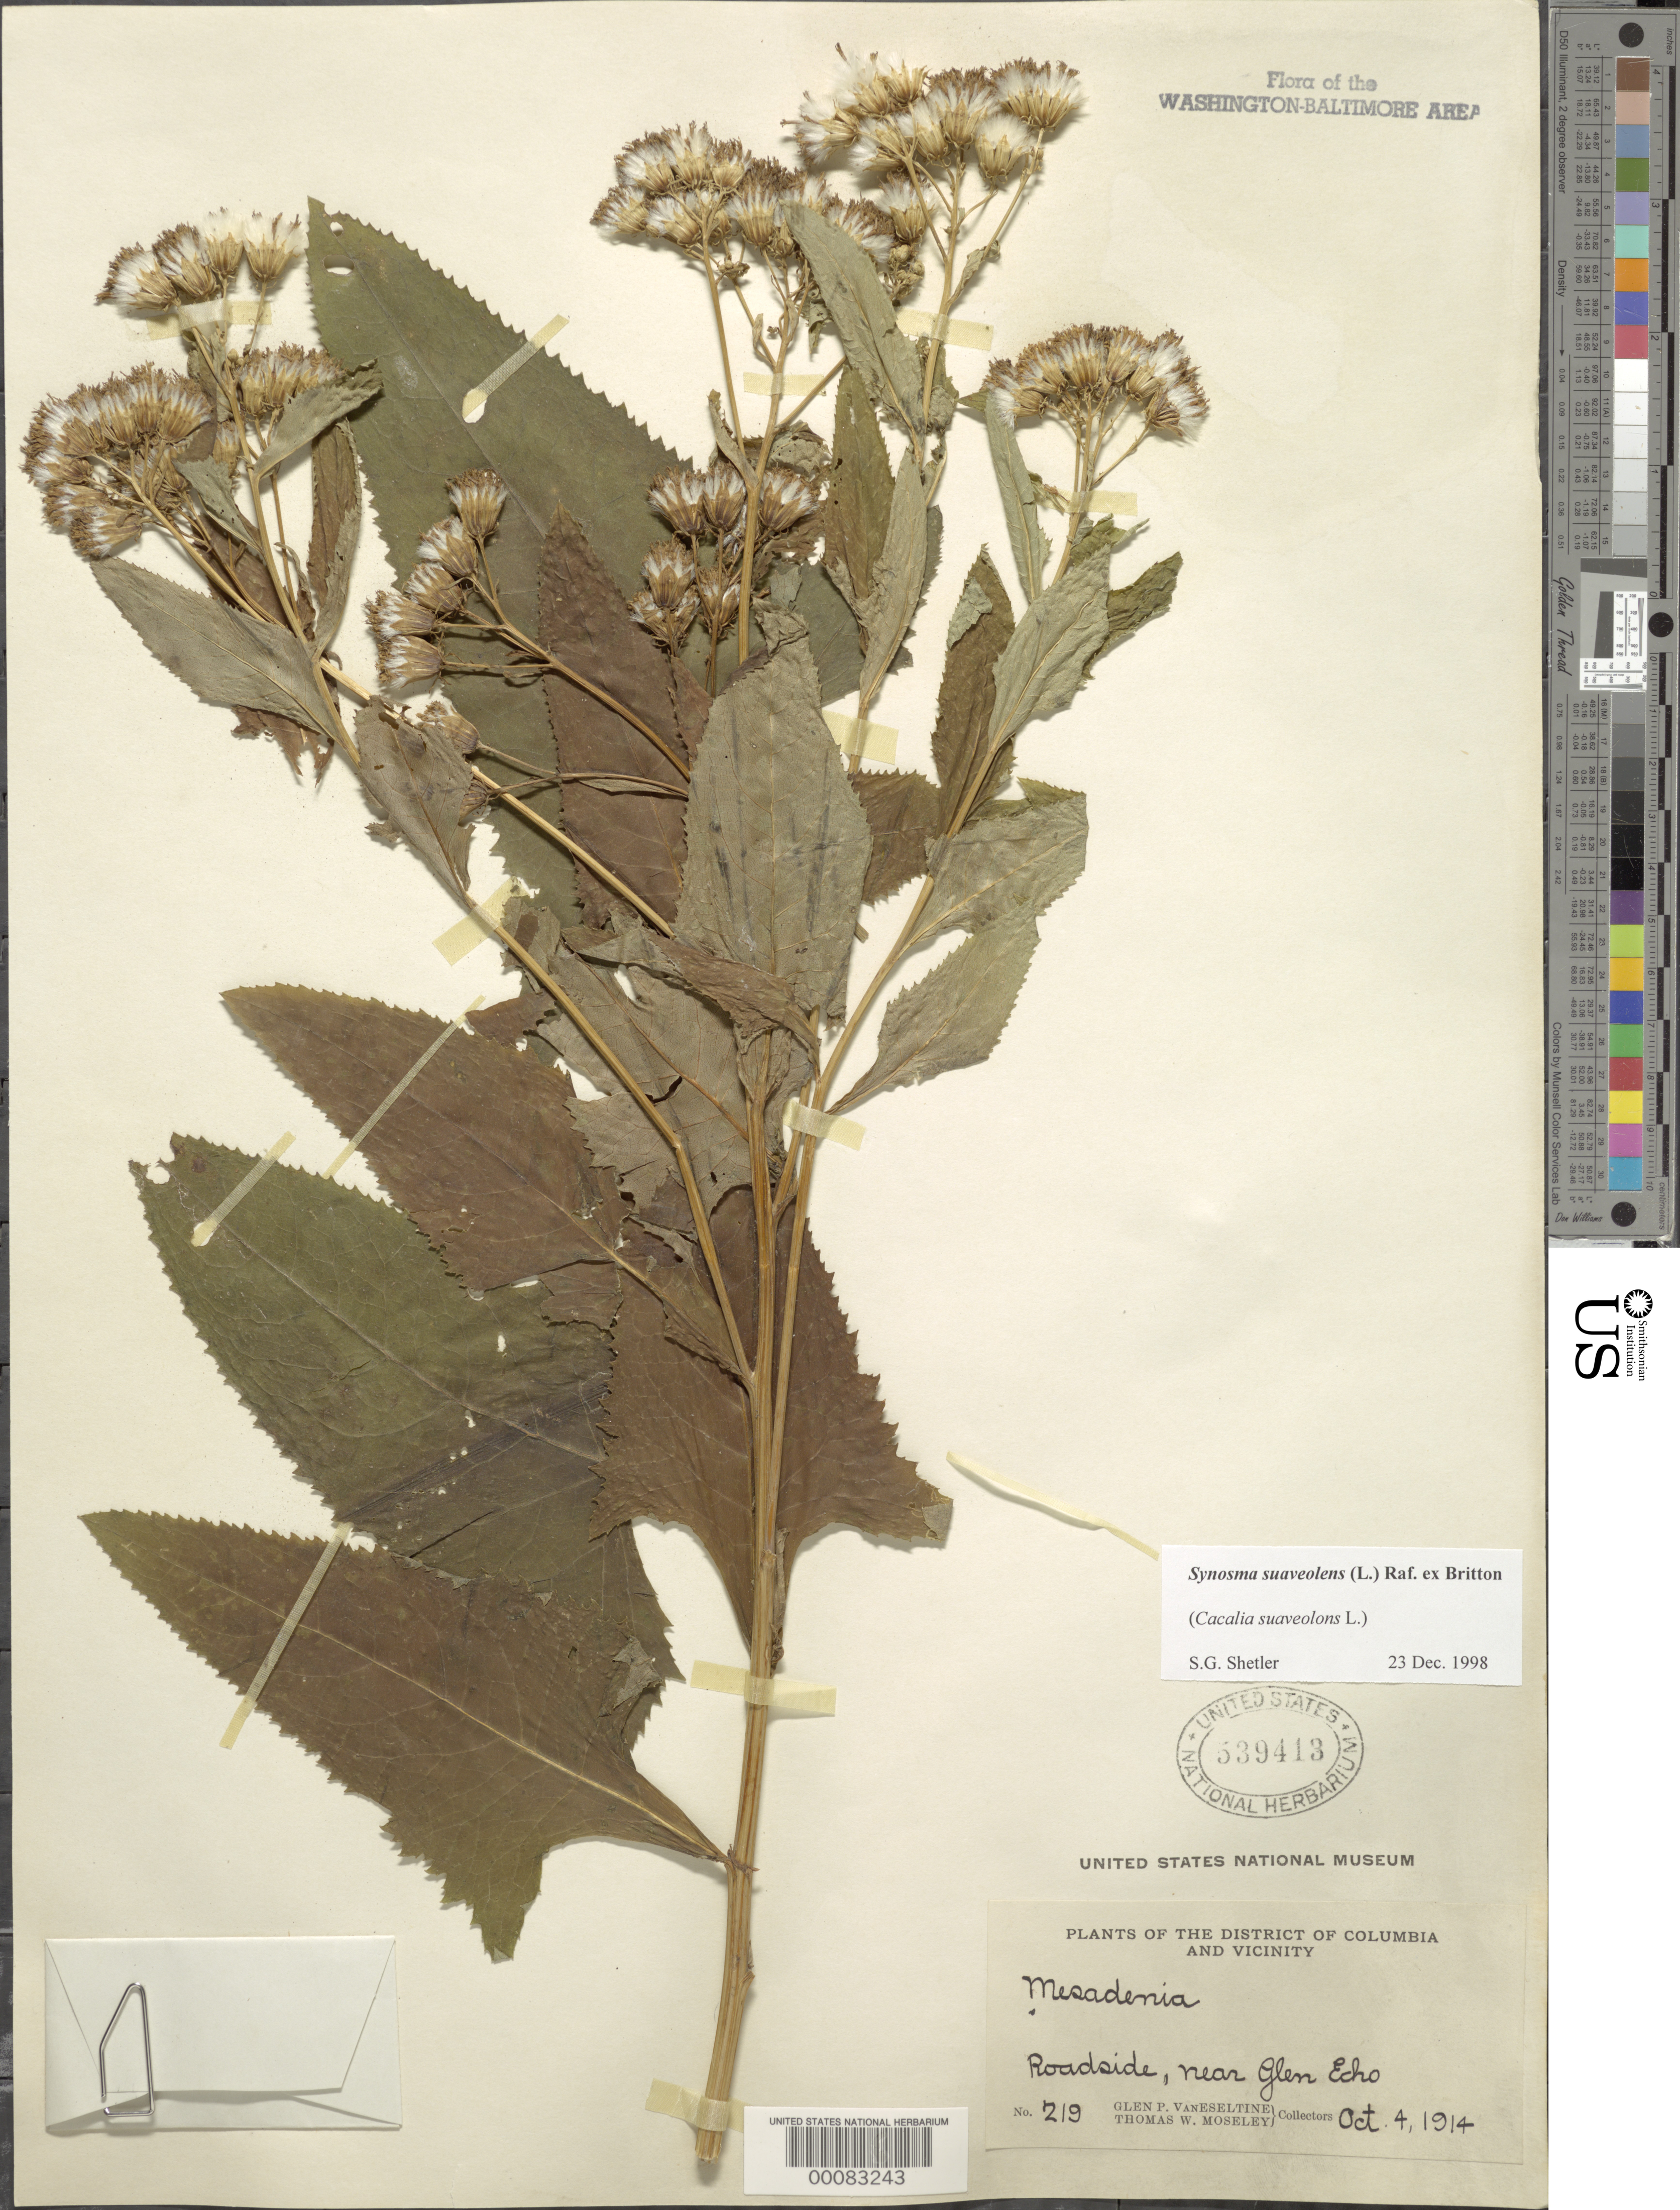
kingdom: Plantae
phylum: Tracheophyta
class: Magnoliopsida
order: Asterales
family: Asteraceae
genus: Hasteola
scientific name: Hasteola suaveolens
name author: (L.) Pojark.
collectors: G. P. Van Eseltine & T. Moseley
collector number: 219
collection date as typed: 04 Oct 1914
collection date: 1914-10-04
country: United States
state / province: Maryland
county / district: Montgomery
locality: Near Glen Echo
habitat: Roadside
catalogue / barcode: US 539413